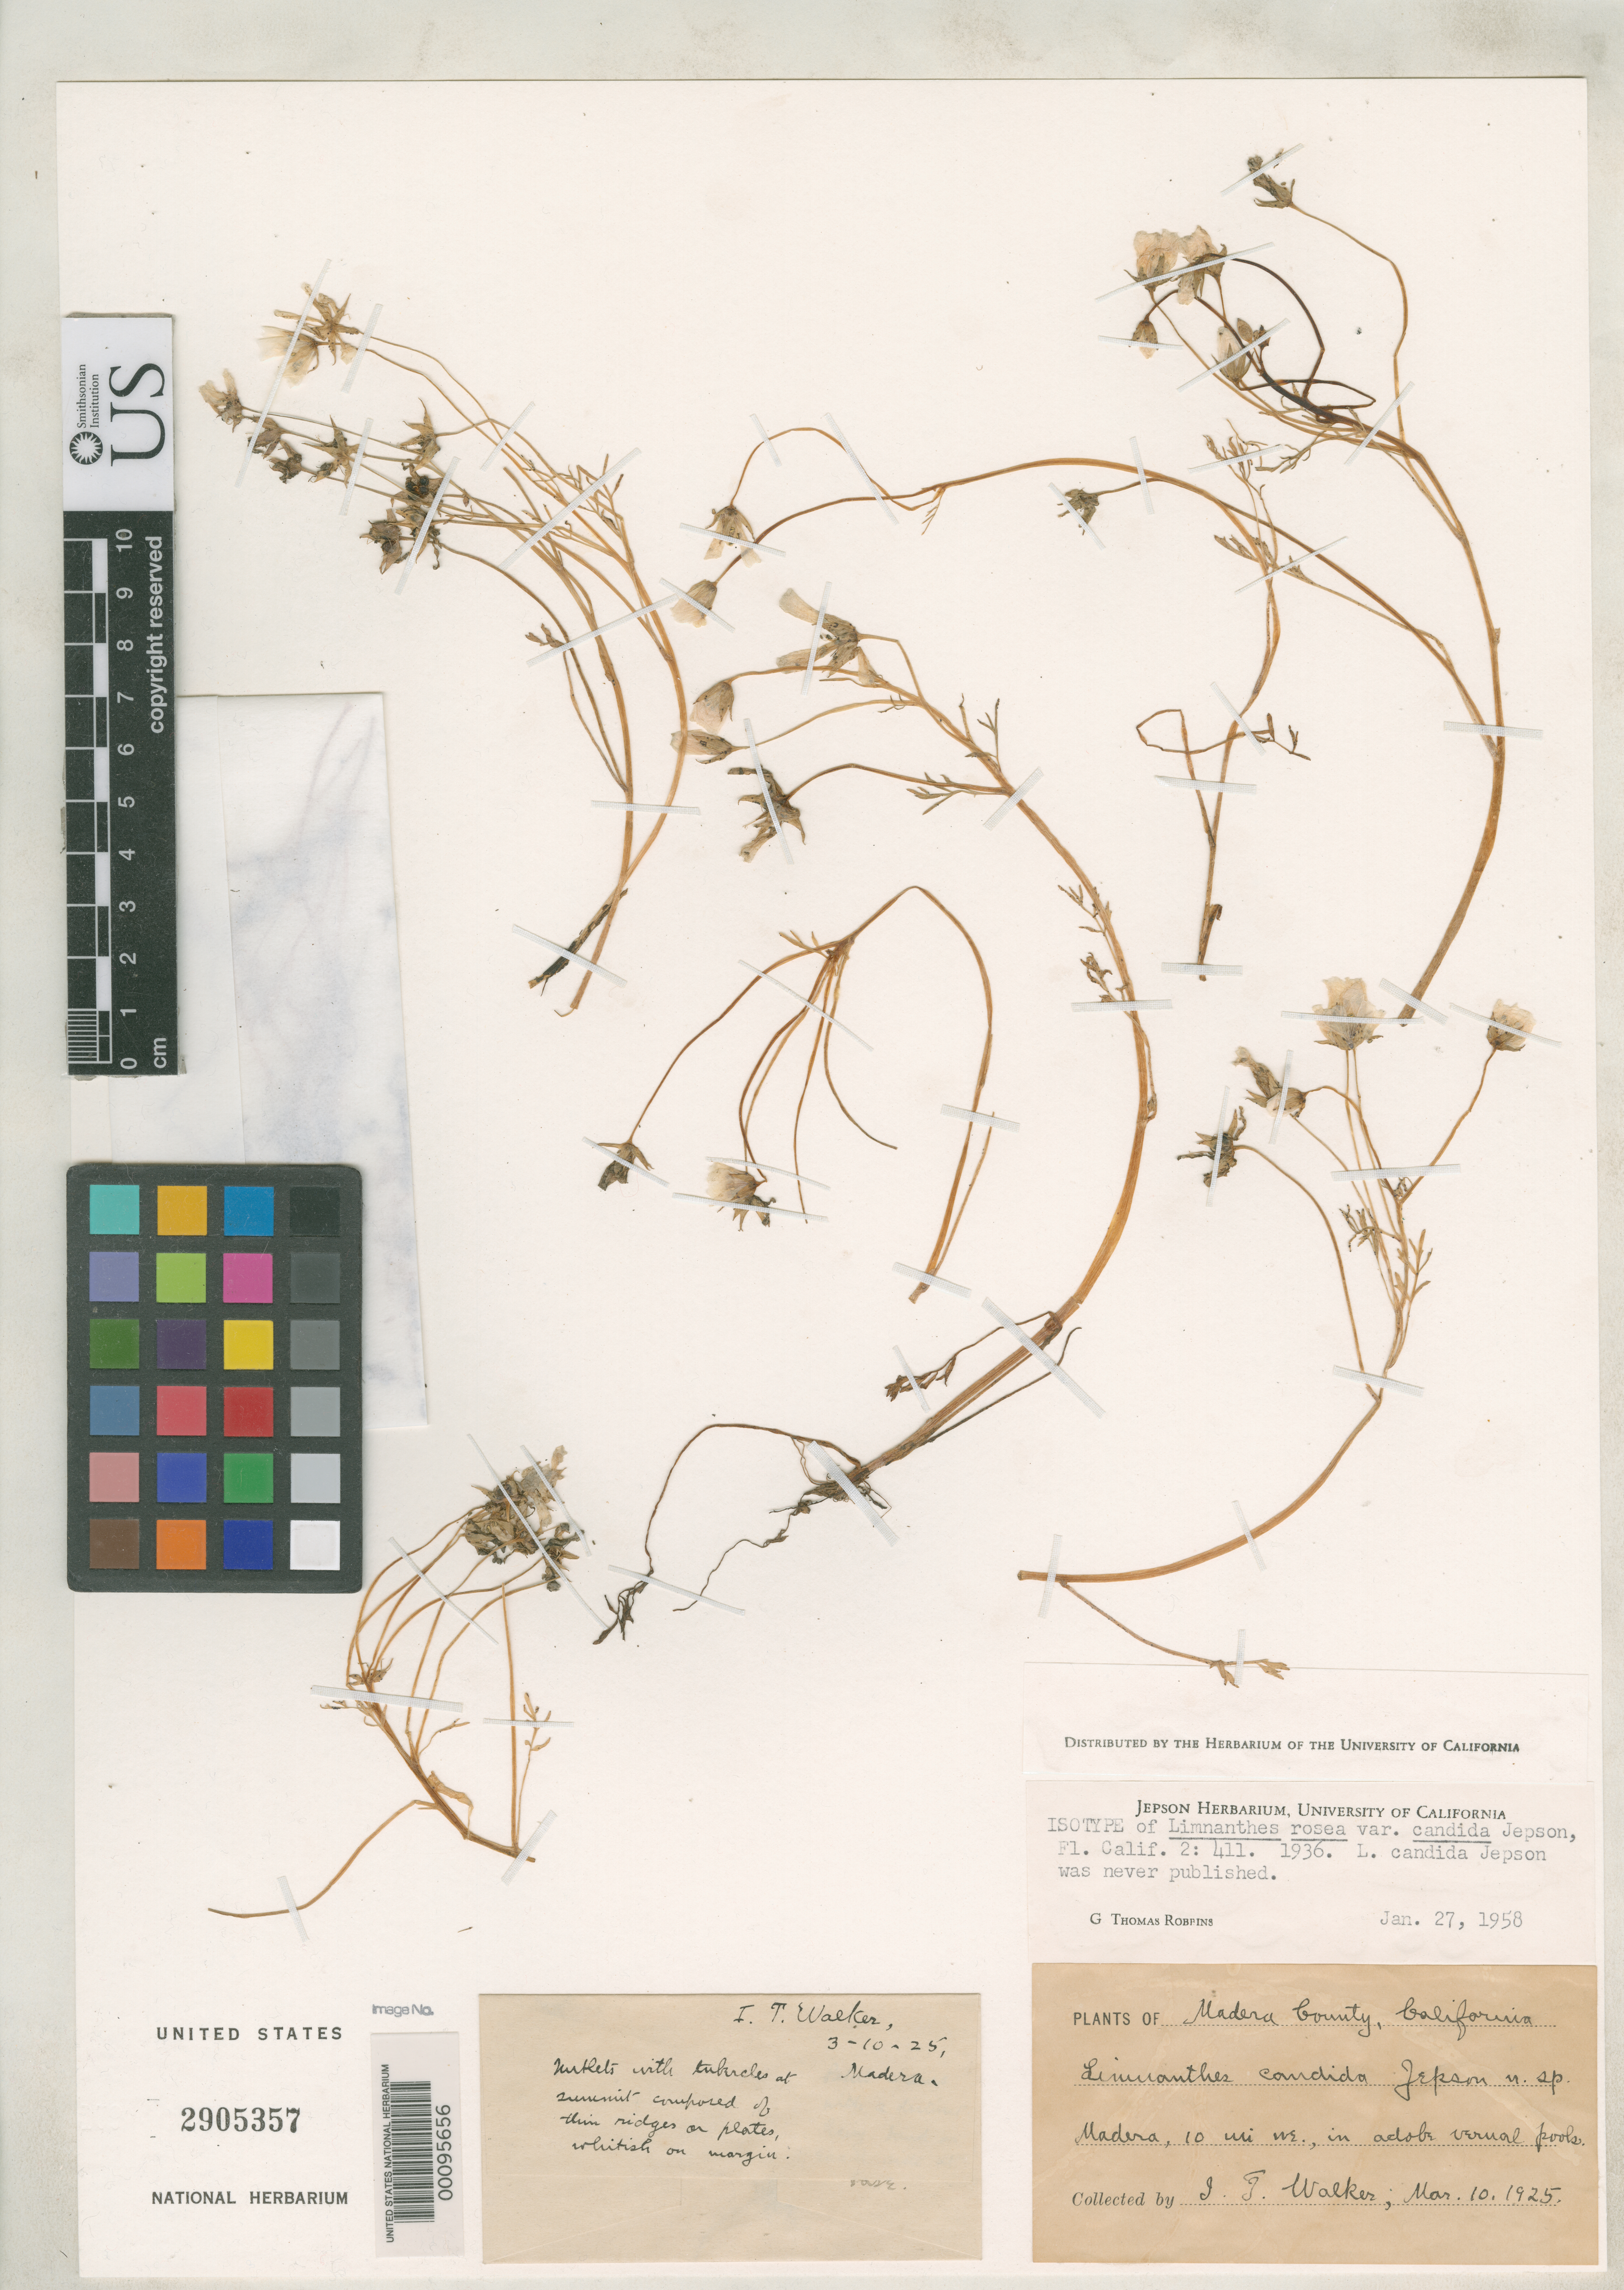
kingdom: Plantae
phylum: Tracheophyta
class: Magnoliopsida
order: Brassicales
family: Limnanthaceae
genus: Limnanthes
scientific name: Limnanthes rosea var. candida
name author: Jeps.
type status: Isotype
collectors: I. Walker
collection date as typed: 10 Mar 1925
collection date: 1925-03-10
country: United States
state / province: California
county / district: Madera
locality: Madera.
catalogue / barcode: US 2905357